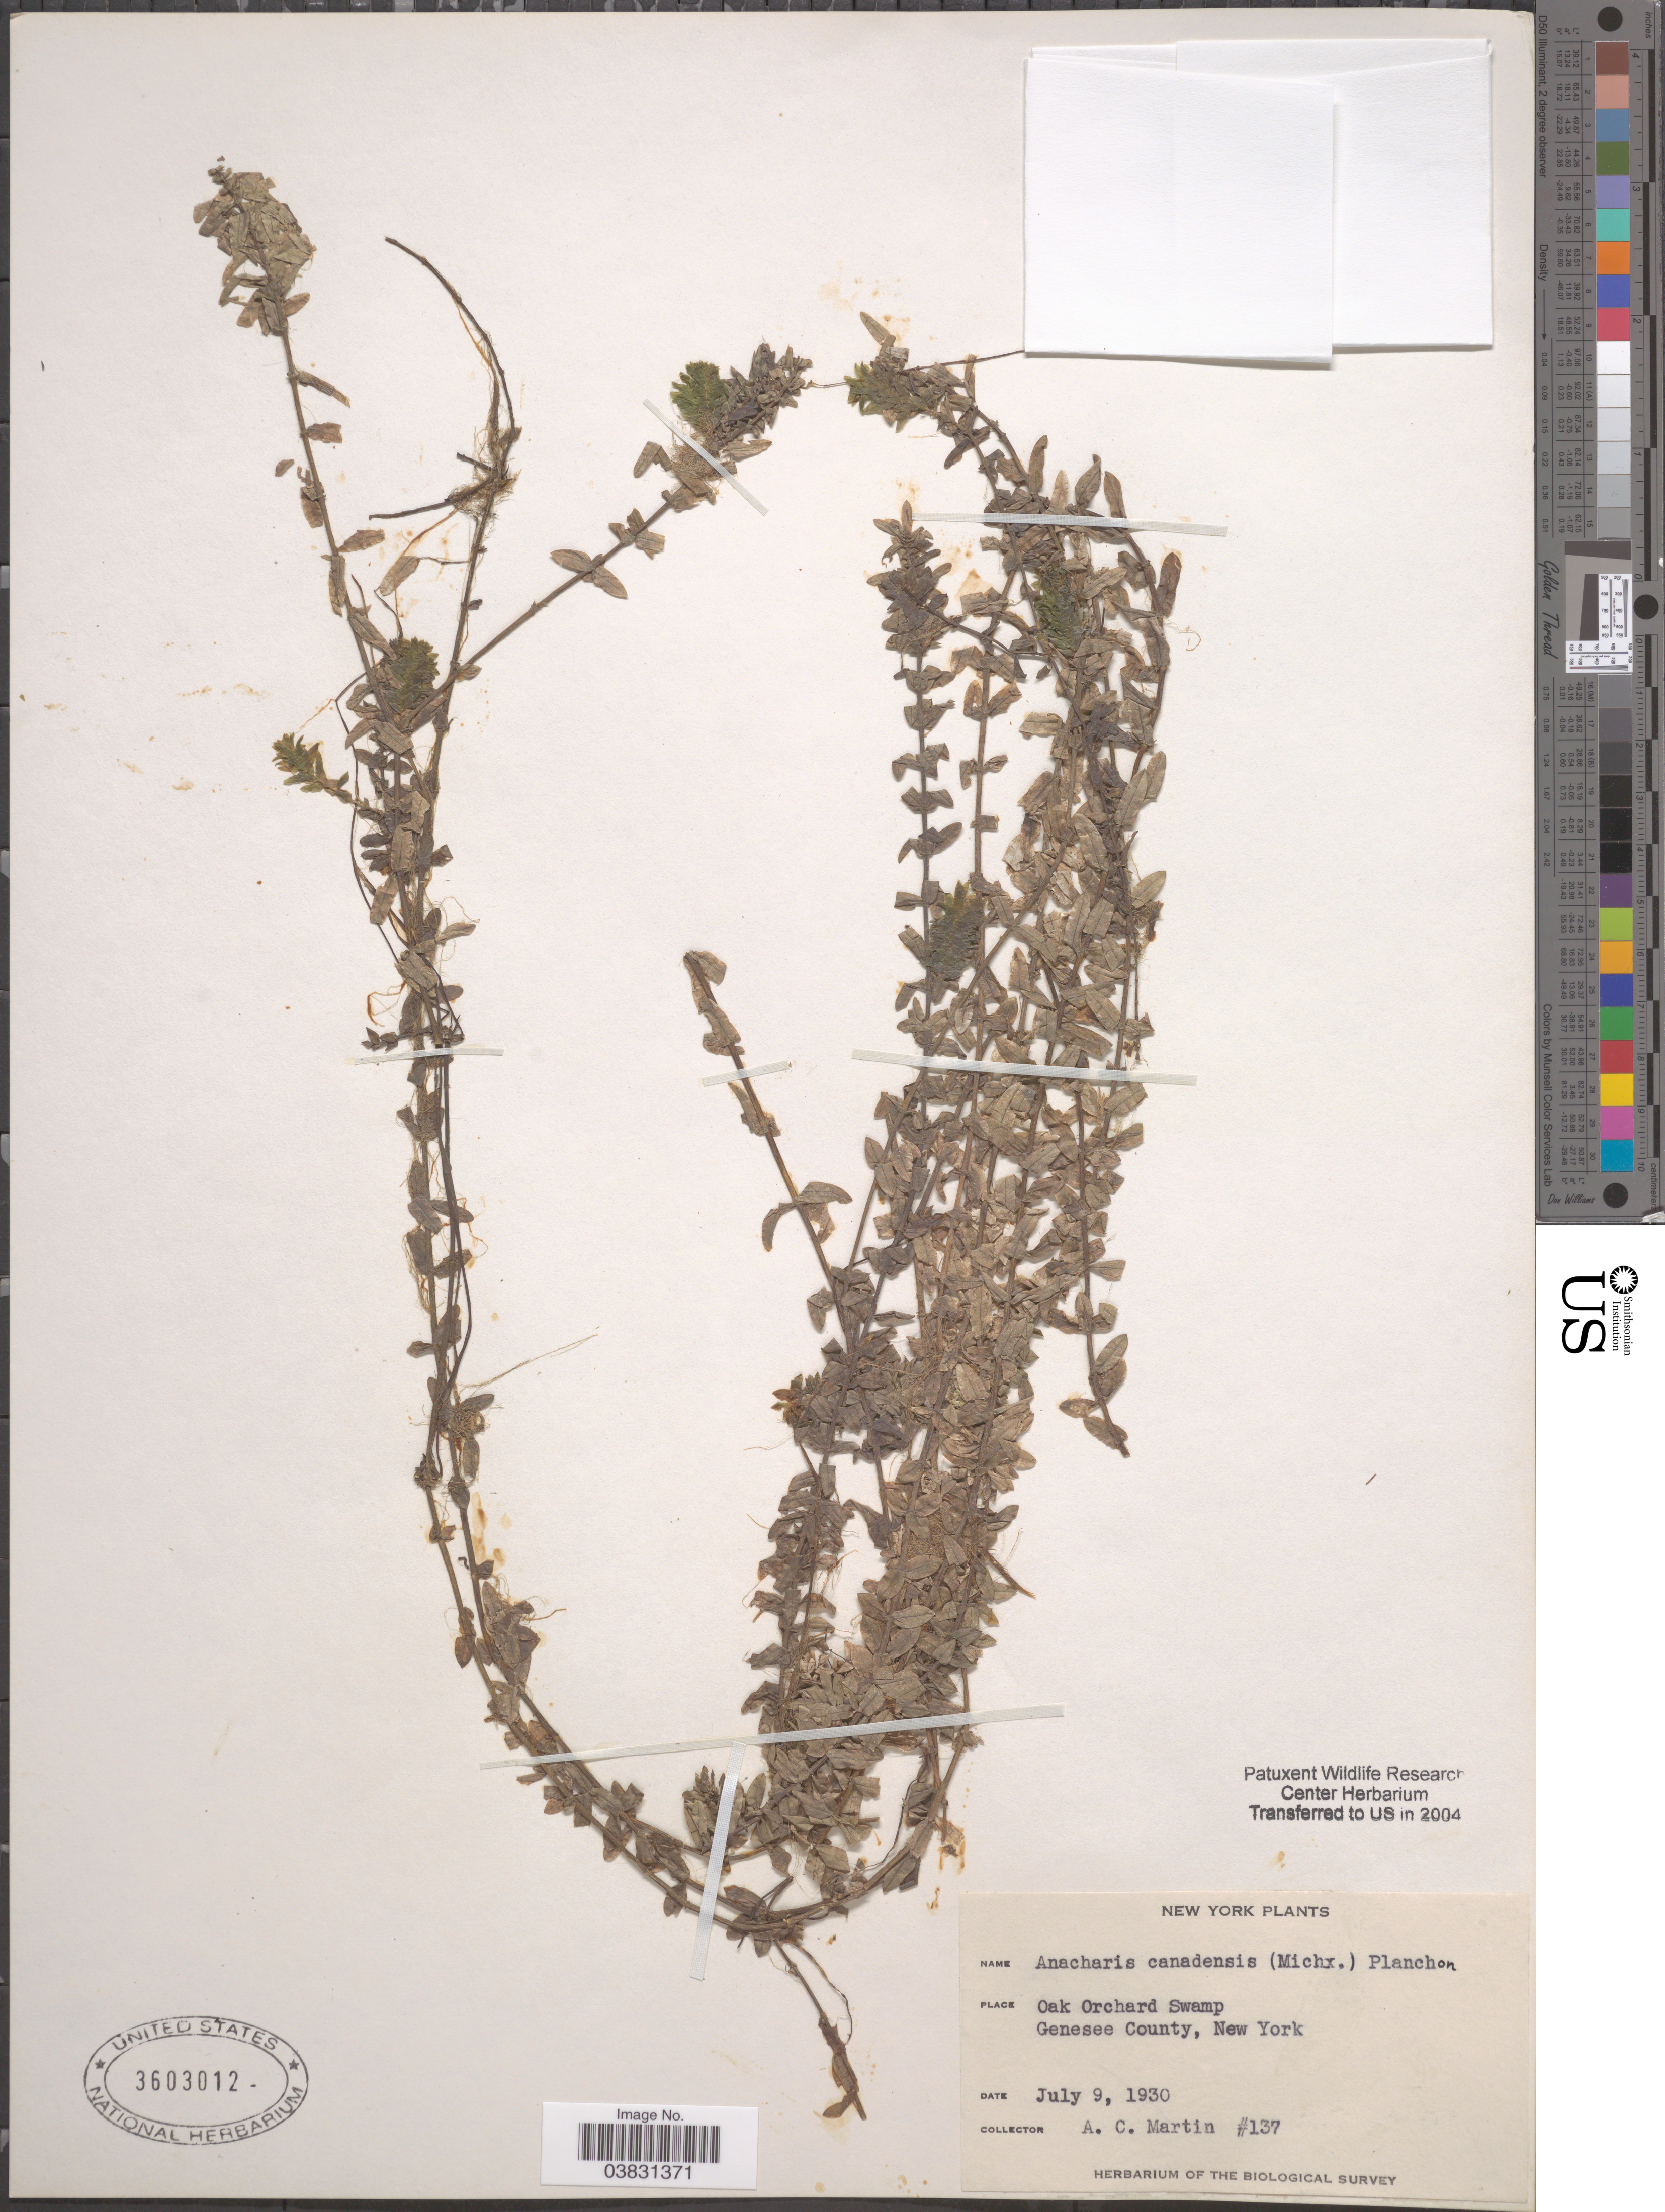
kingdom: Plantae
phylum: Tracheophyta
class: Liliopsida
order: Alismatales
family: Hydrocharitaceae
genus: Elodea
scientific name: Elodea canadensis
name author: Michx.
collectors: A. C. Martin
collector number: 137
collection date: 1930-07-09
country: United States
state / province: New York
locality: Oak Orchard Swamp. Genesee County.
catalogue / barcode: US 3603012